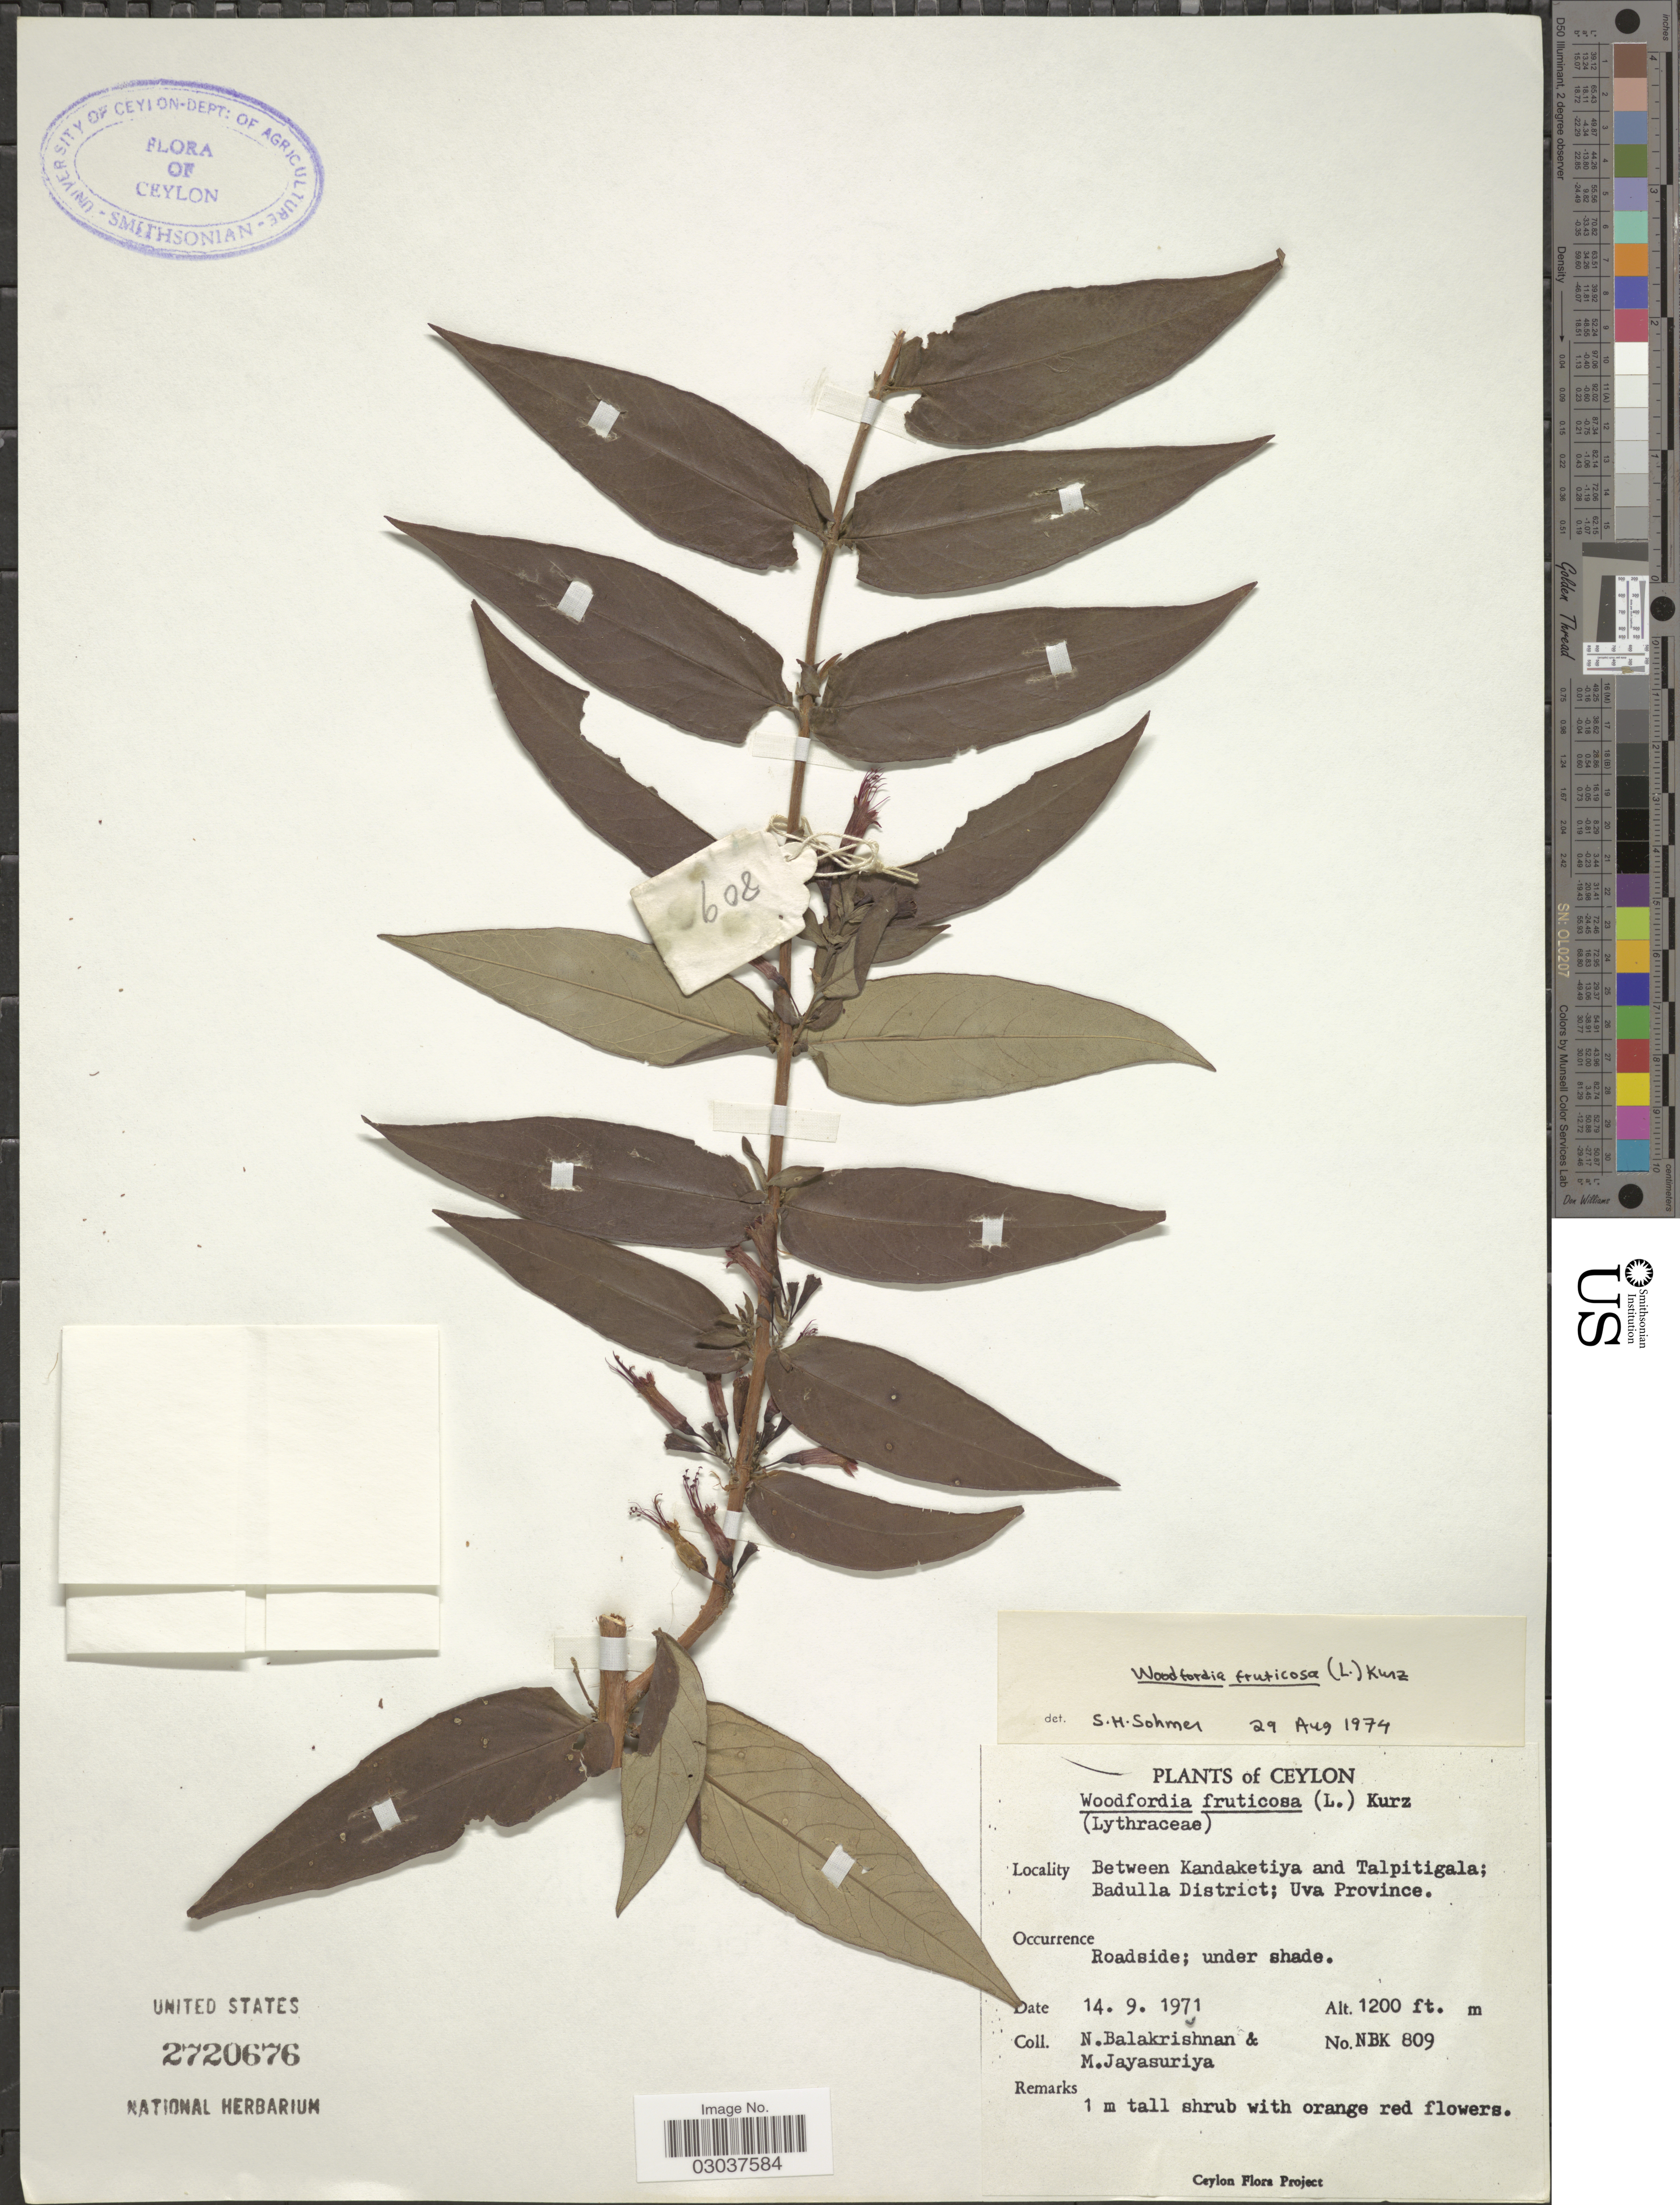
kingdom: Plantae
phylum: Tracheophyta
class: Magnoliopsida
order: Myrtales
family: Lythraceae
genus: Woodfordia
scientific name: Woodfordia fruticosa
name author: (L.) Kurz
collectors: N. Balakrishnan & M. Jayasuriya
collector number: NBK809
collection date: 1971-09-14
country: Sri Lanka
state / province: Uva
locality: Ceylon. Between Kandaketiya and Talpitigala; Badulla District; Uva Province.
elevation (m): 366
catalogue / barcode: US 2720676